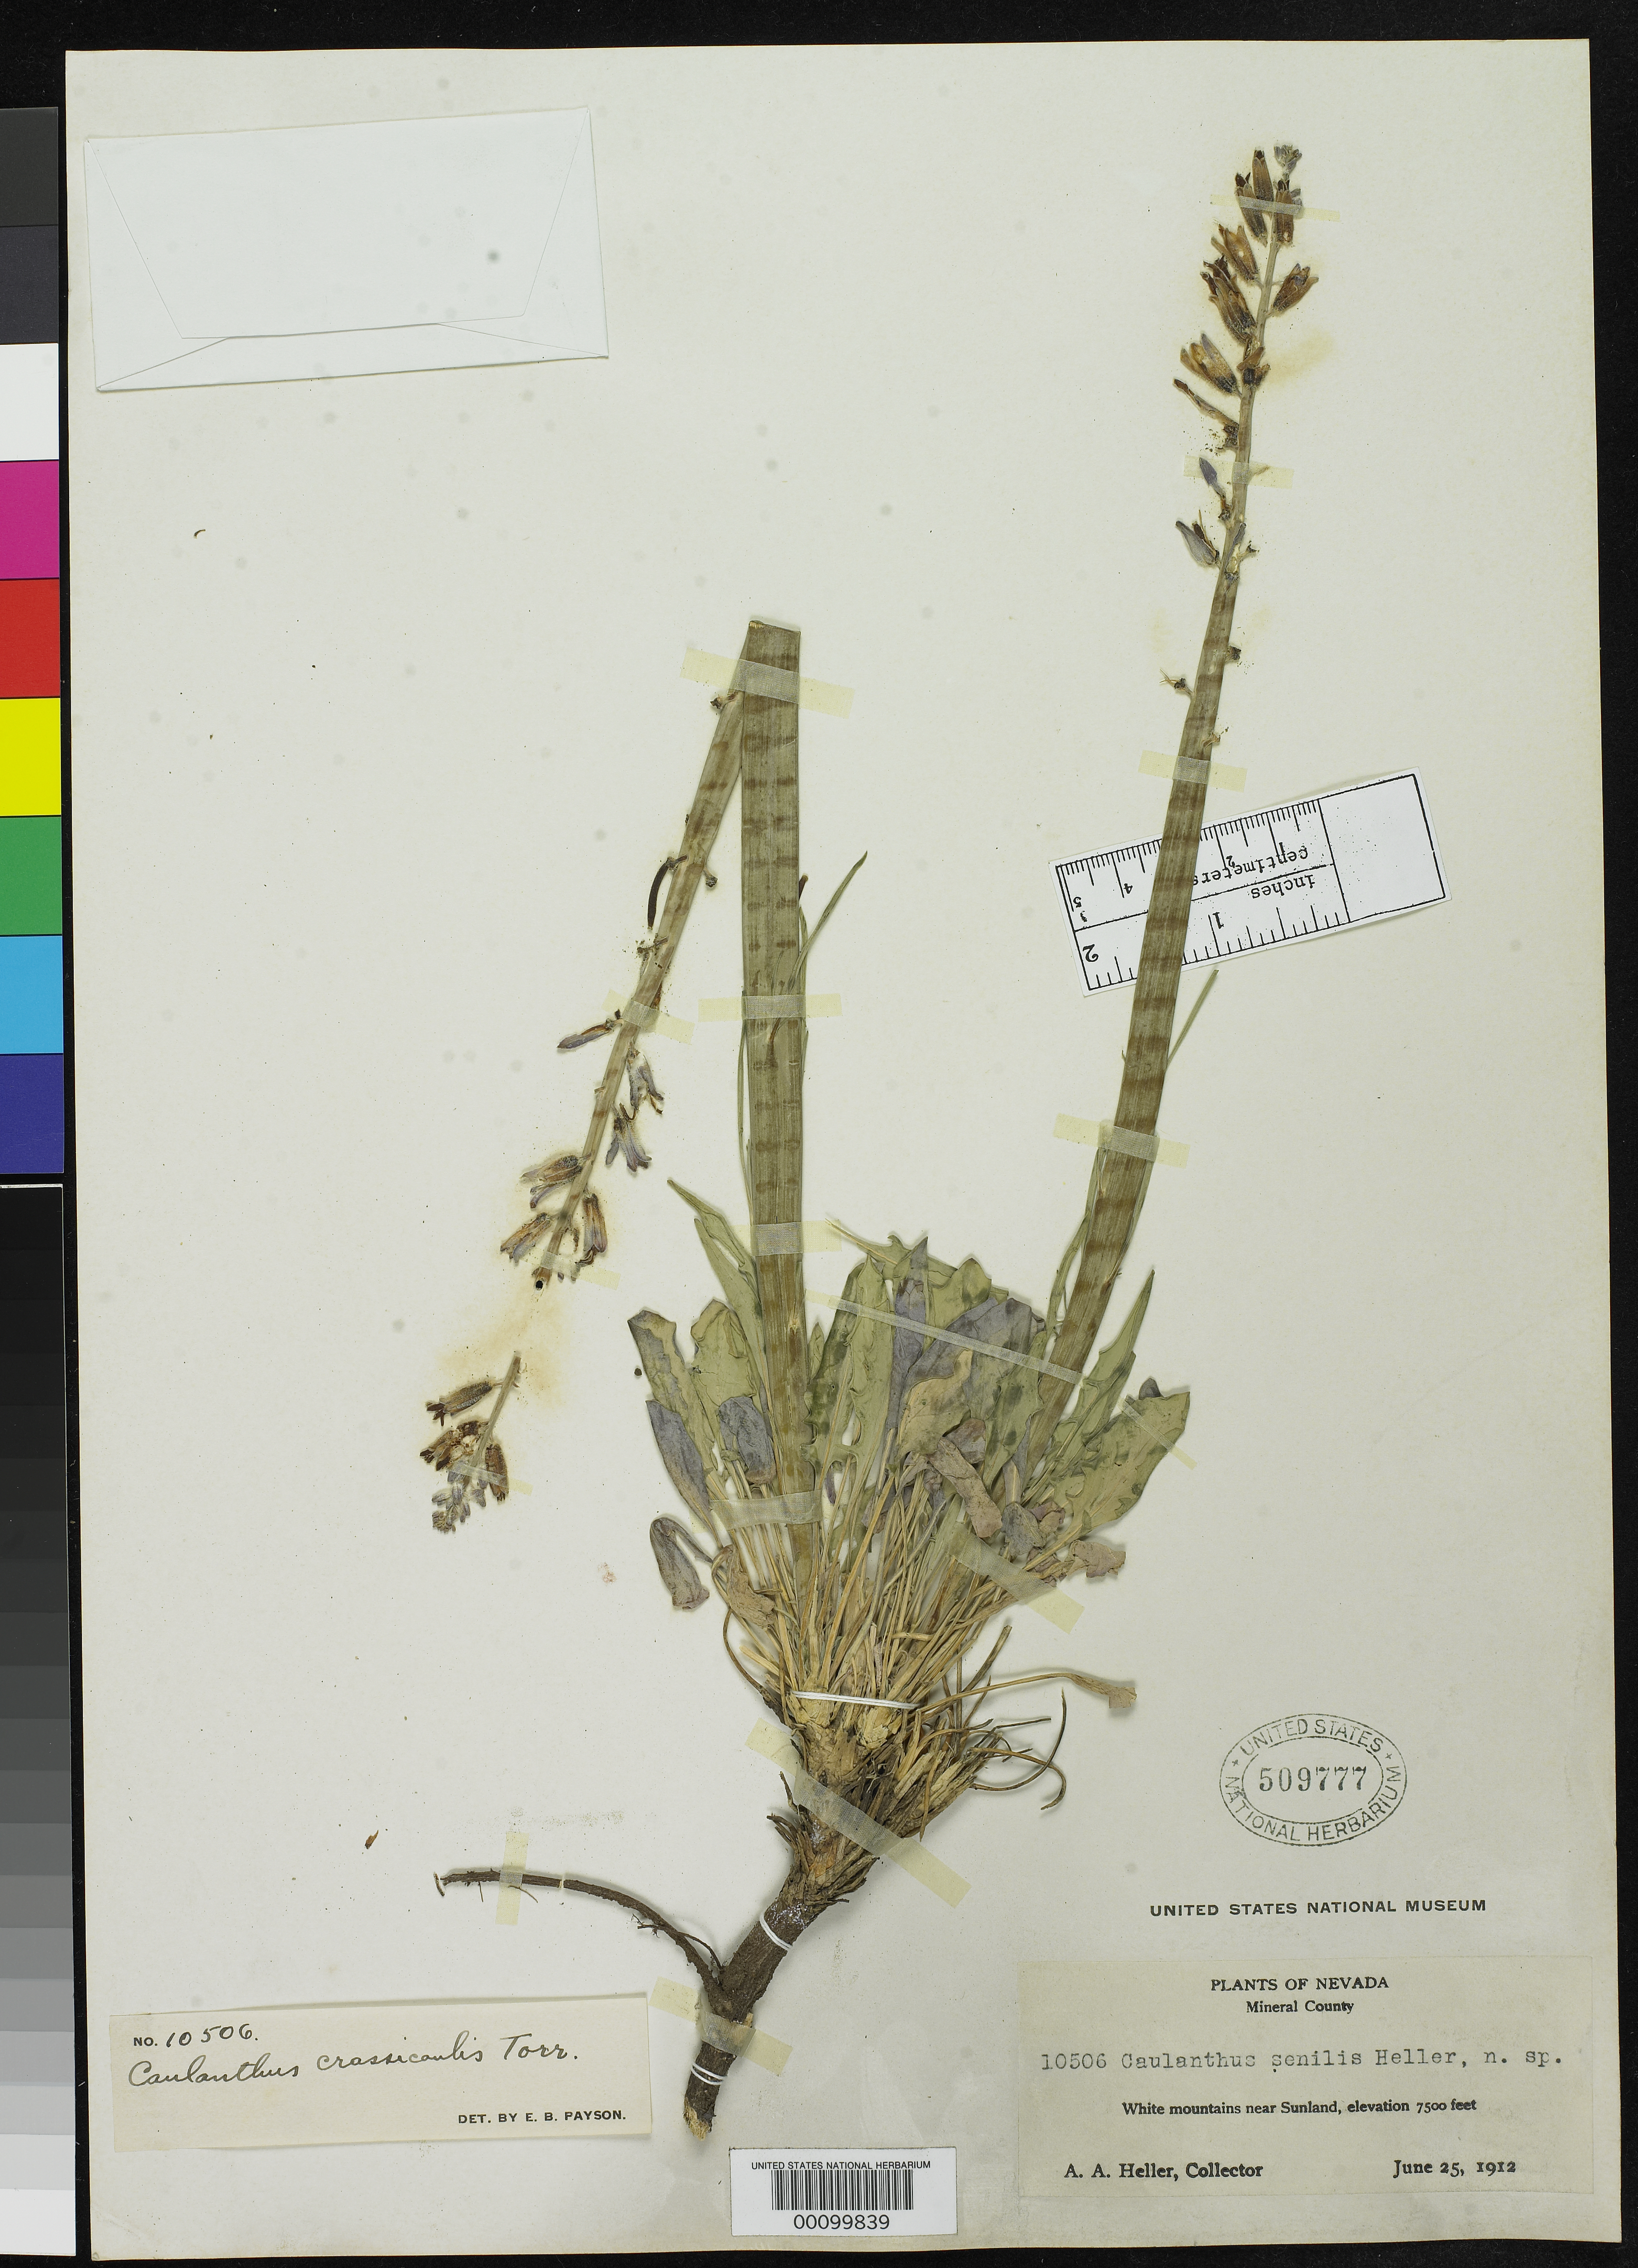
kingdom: Plantae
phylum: Tracheophyta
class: Magnoliopsida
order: Brassicales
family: Brassicaceae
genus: Caulanthus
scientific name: Caulanthus senilis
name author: A. Heller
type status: Isotype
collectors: A. A. Heller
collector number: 10506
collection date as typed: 25 Jun 1912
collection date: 1912-06-25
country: United States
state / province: Nevada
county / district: Mineral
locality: White Mountains.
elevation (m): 2286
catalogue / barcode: US 509777